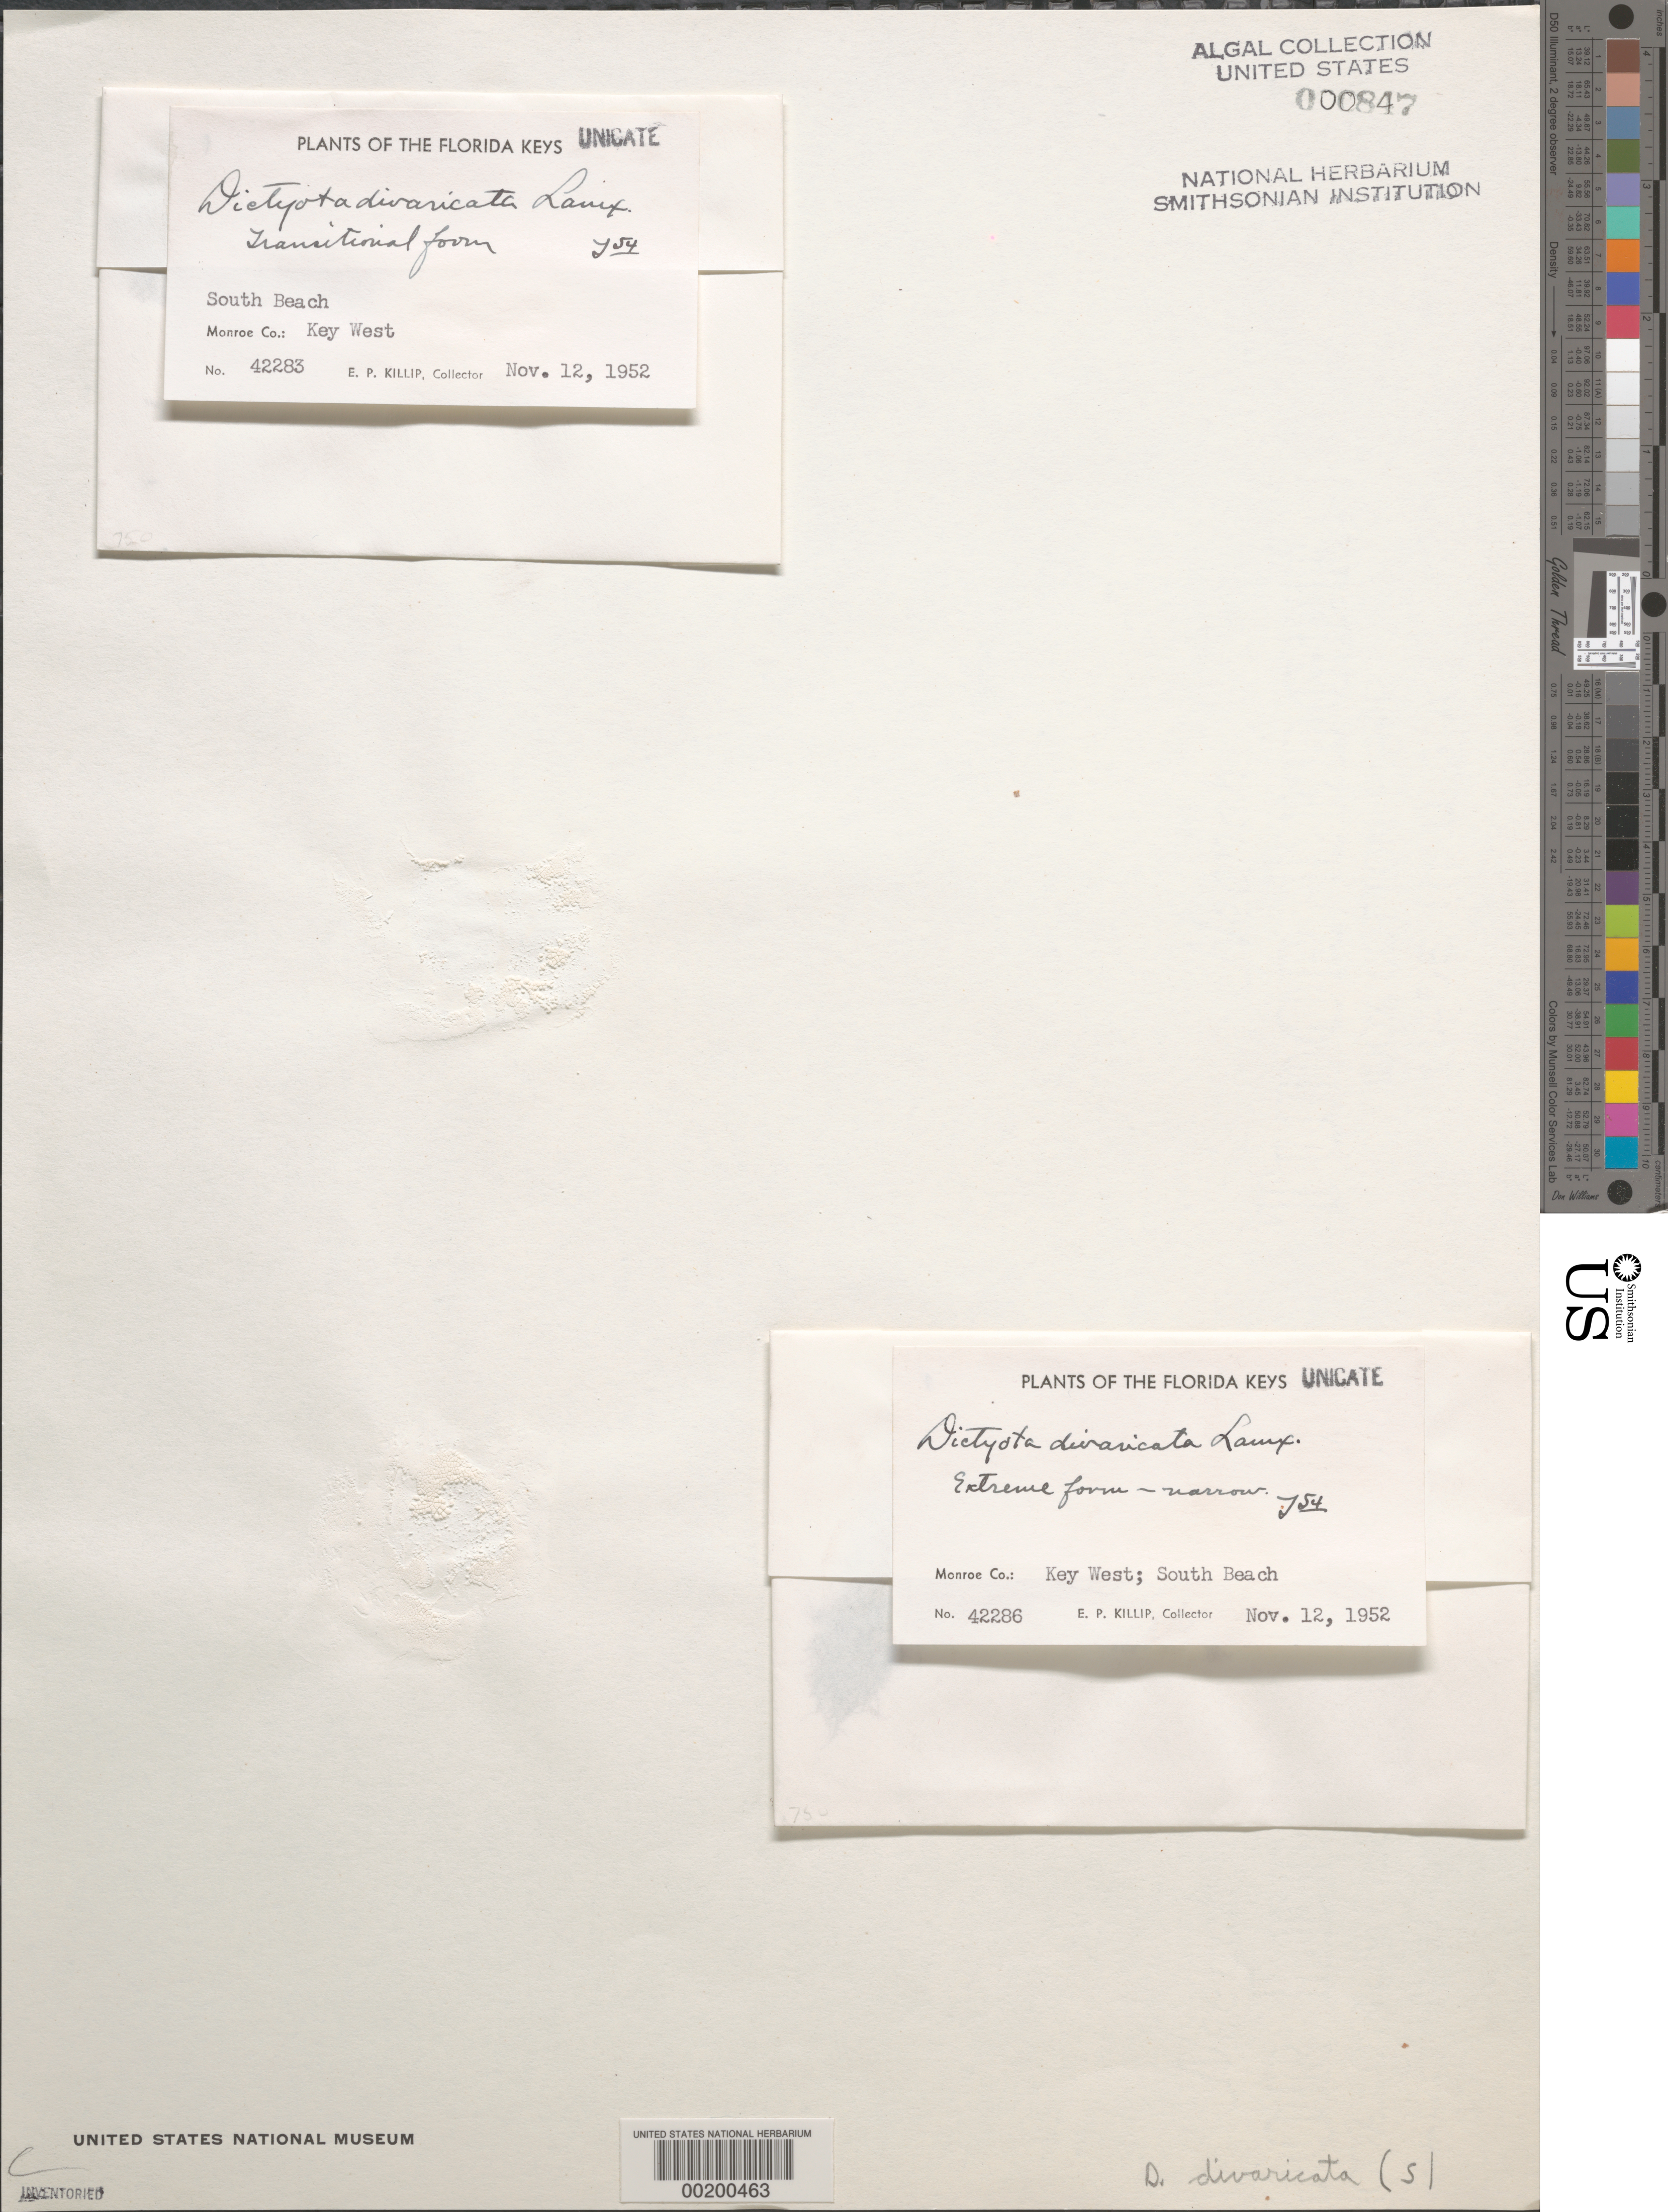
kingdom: Chromista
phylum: Ochrophyta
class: Phaeophyceae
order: Dictyotales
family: Dictyotaceae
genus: Dictyota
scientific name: Dictyota divaricata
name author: J.V.Lamouroux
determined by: Taylor, William R.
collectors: E. P. Killip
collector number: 42283 & 42286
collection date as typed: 12 Nov 1952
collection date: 1952-11-12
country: United States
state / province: Florida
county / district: Monroe County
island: Key West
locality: South Beach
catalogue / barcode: US 847